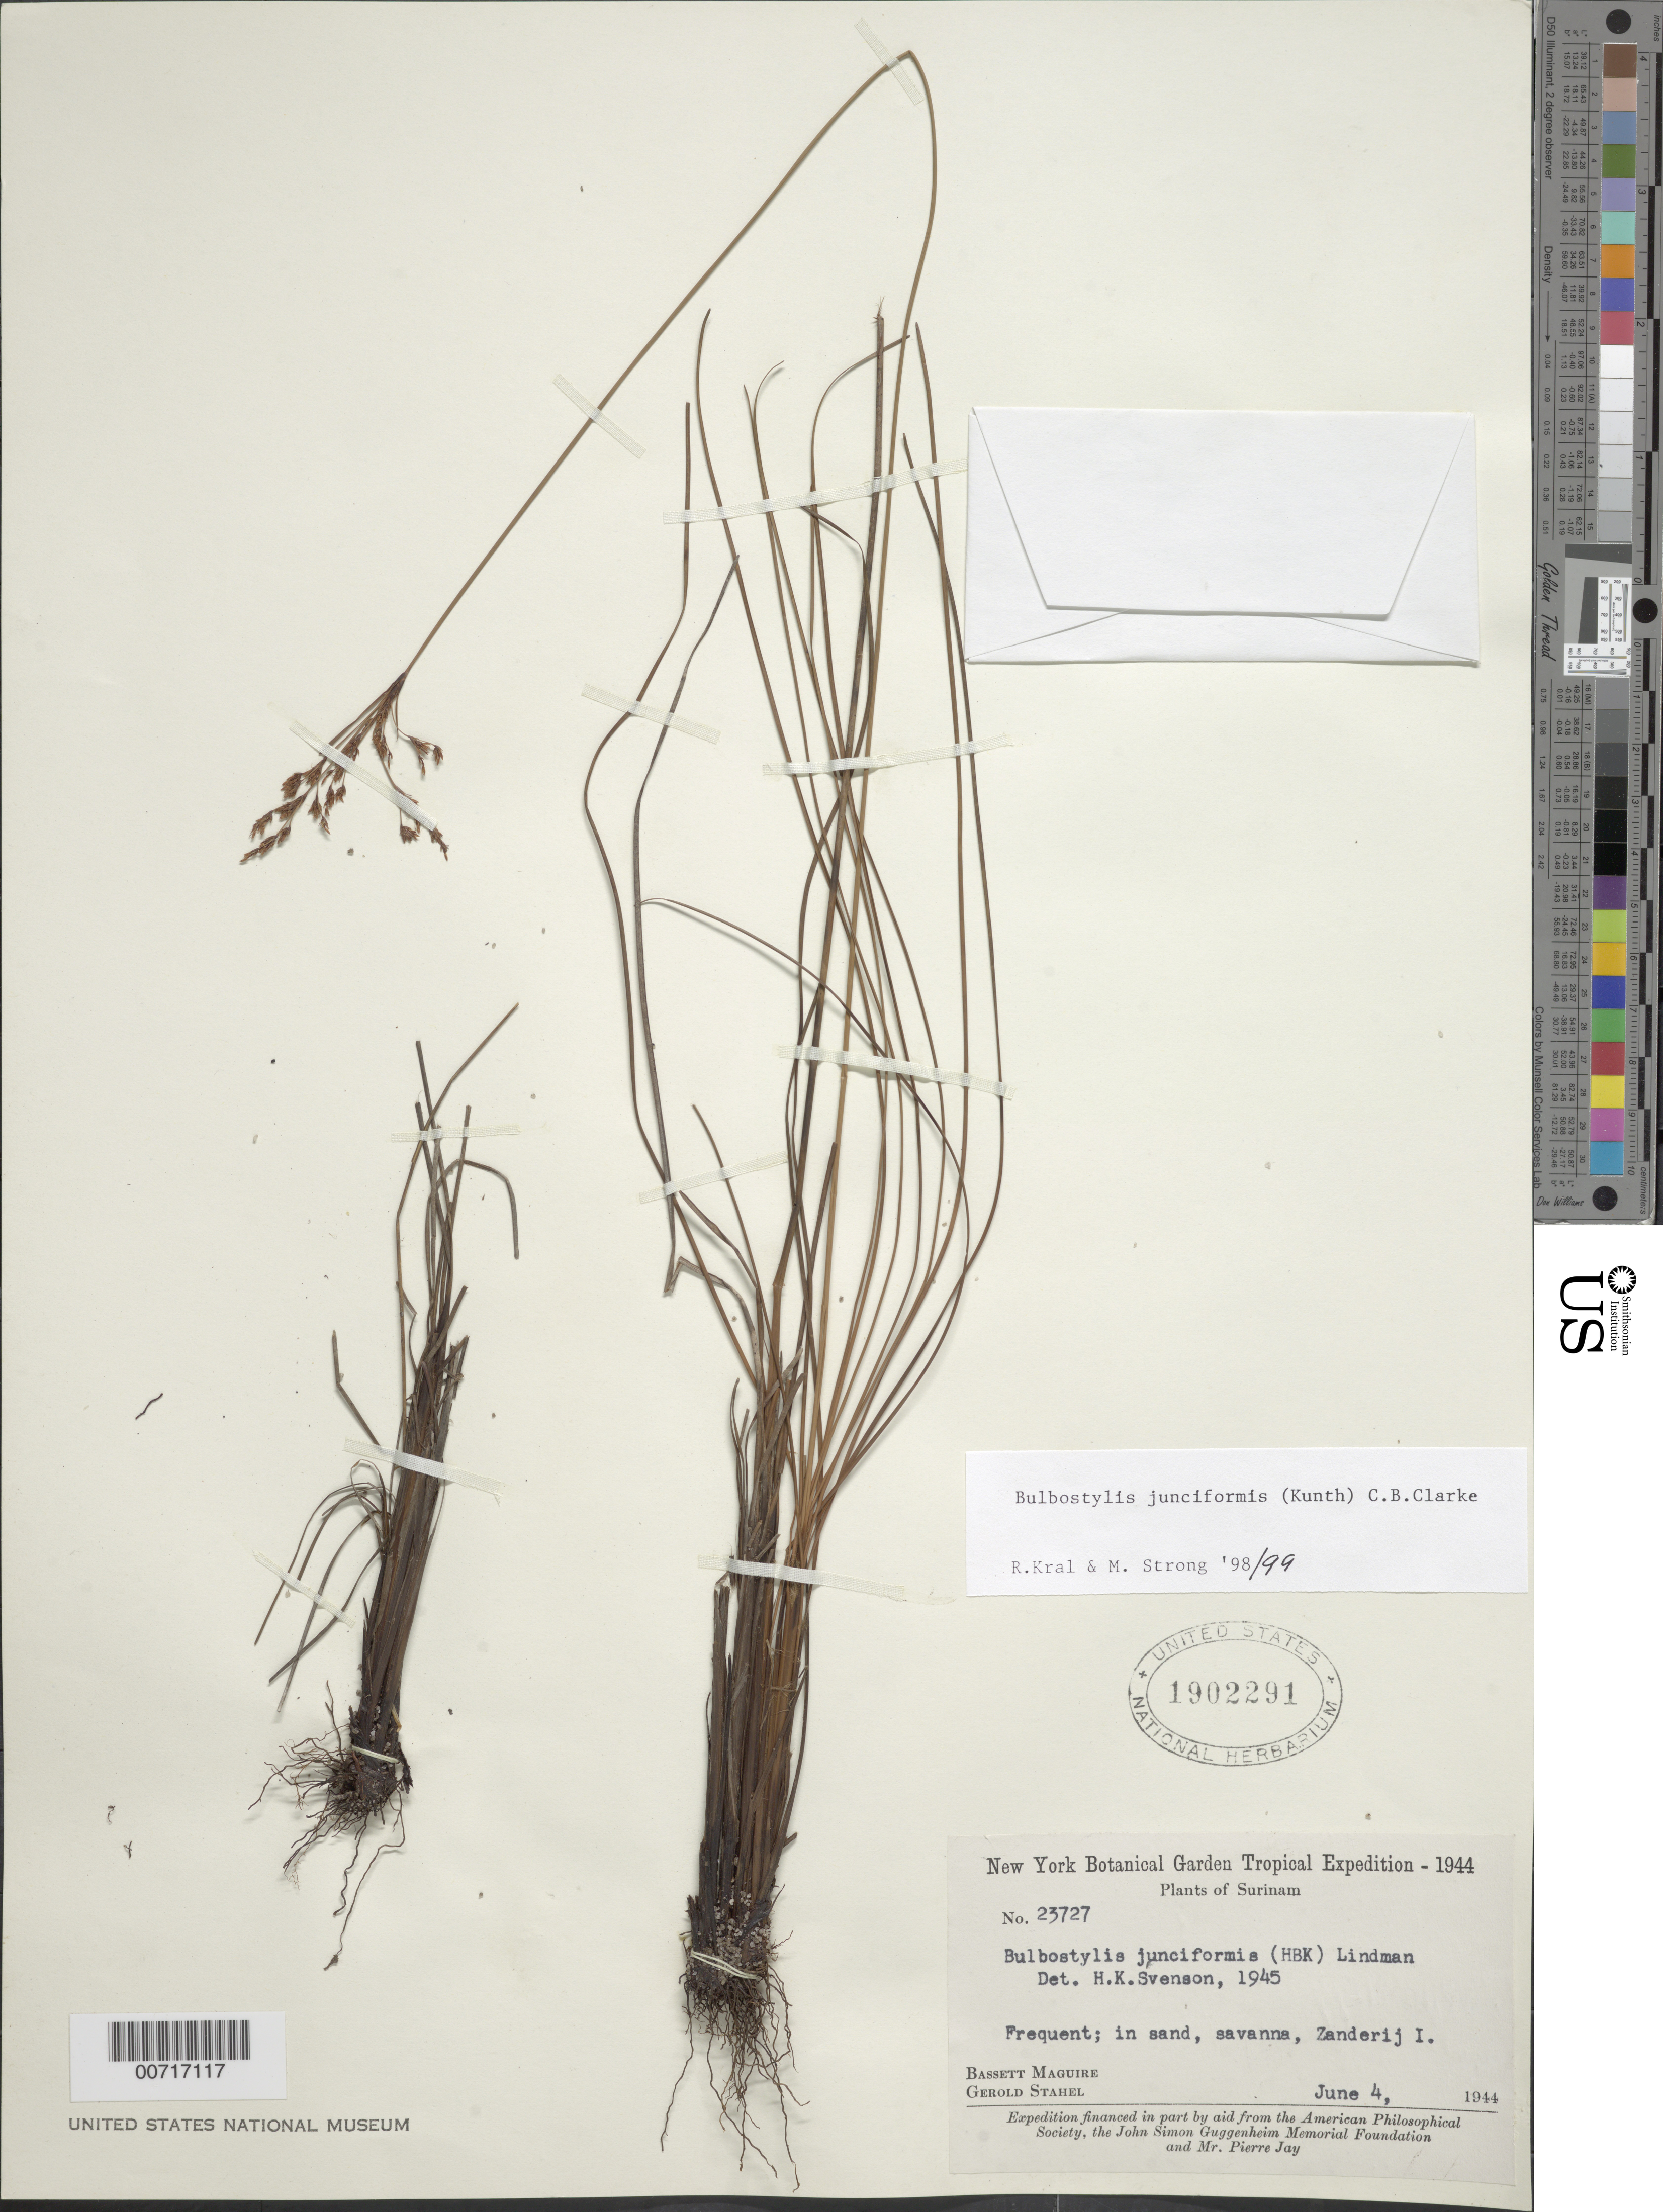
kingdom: Plantae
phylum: Tracheophyta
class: Liliopsida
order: Poales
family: Cyperaceae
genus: Bulbostylis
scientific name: Bulbostylis junciformis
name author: (Kunth) C.B. Clarke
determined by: Kral, R.; Strong, M. T.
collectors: B. Maguire & G. Stahel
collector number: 23727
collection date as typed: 4-Jun-44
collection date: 1944-06-04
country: Suriname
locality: Zanderij I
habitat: Savanna, in sand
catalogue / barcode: US 1902291